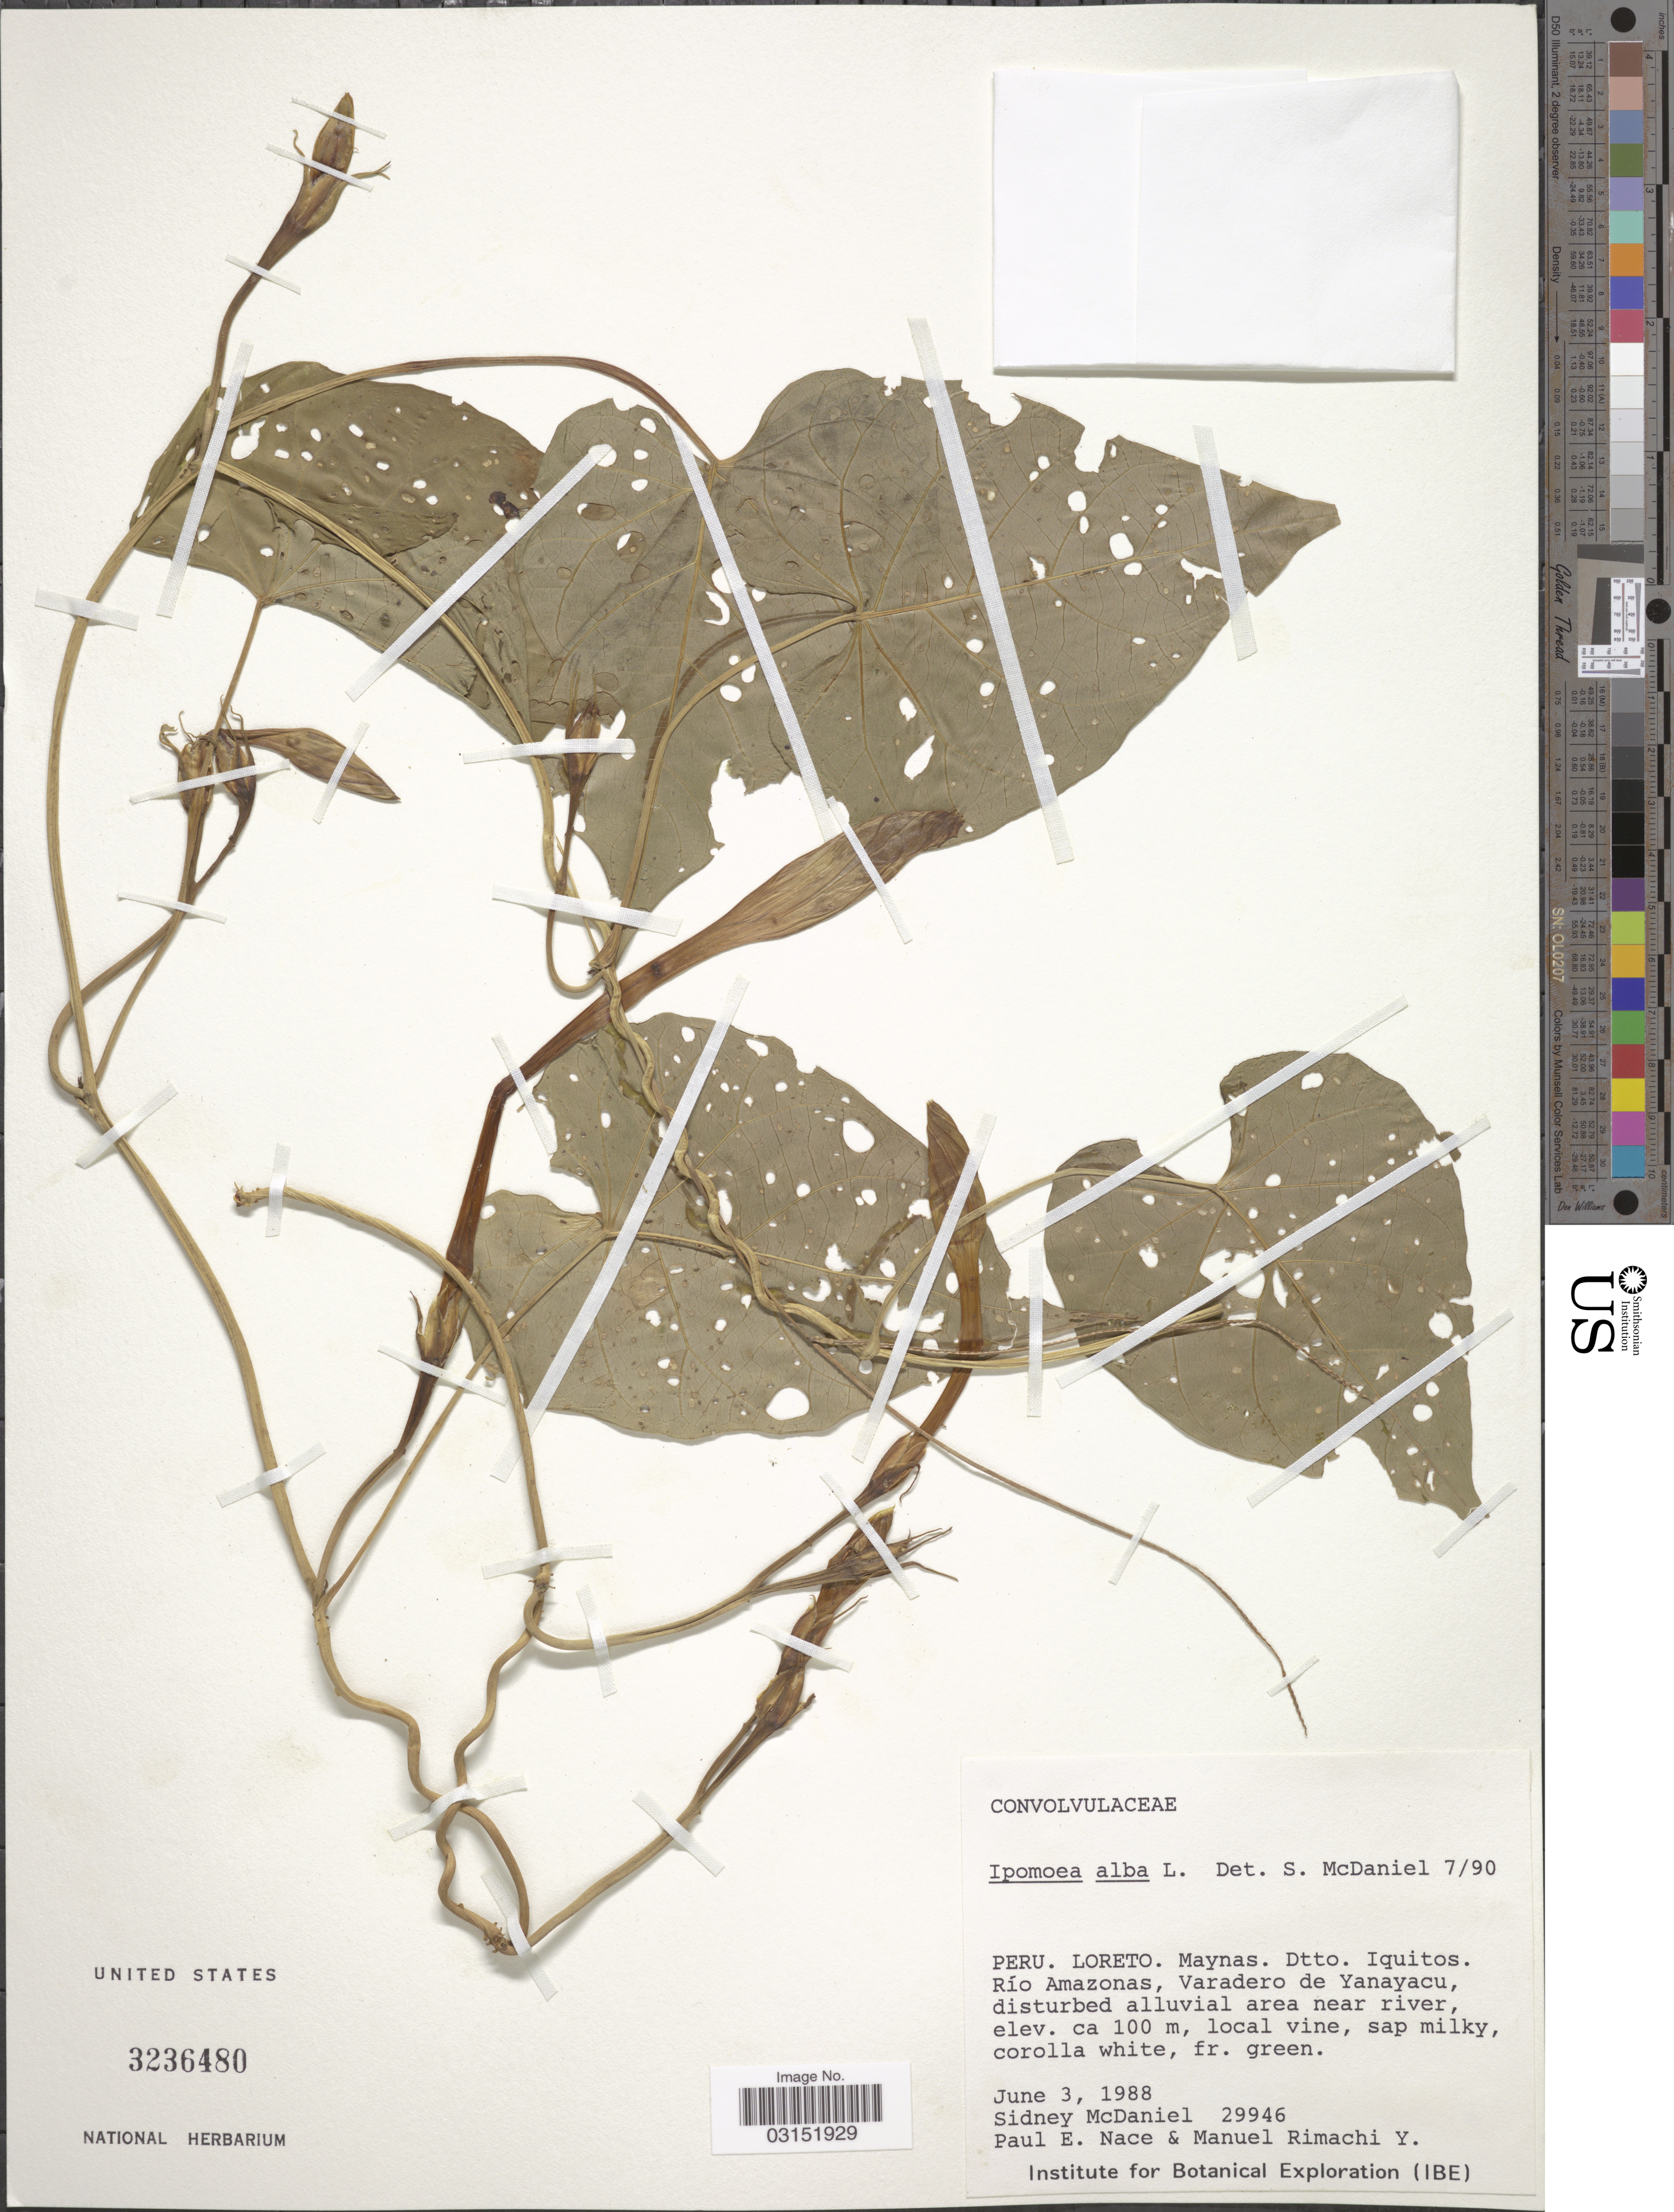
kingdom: Plantae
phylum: Tracheophyta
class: Magnoliopsida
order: Solanales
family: Convolvulaceae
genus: Ipomoea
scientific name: Ipomoea alba L.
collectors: S. McDaniel, P. Nace & M. Rimachi Y.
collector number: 29946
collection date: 1988-06-03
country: Peru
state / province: Loreto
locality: Maynas, Dtto. Iquitos, Río Amazonas, Varadero de Yanayacu, disturbed alluvial area near river.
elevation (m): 100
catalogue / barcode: US 3236480